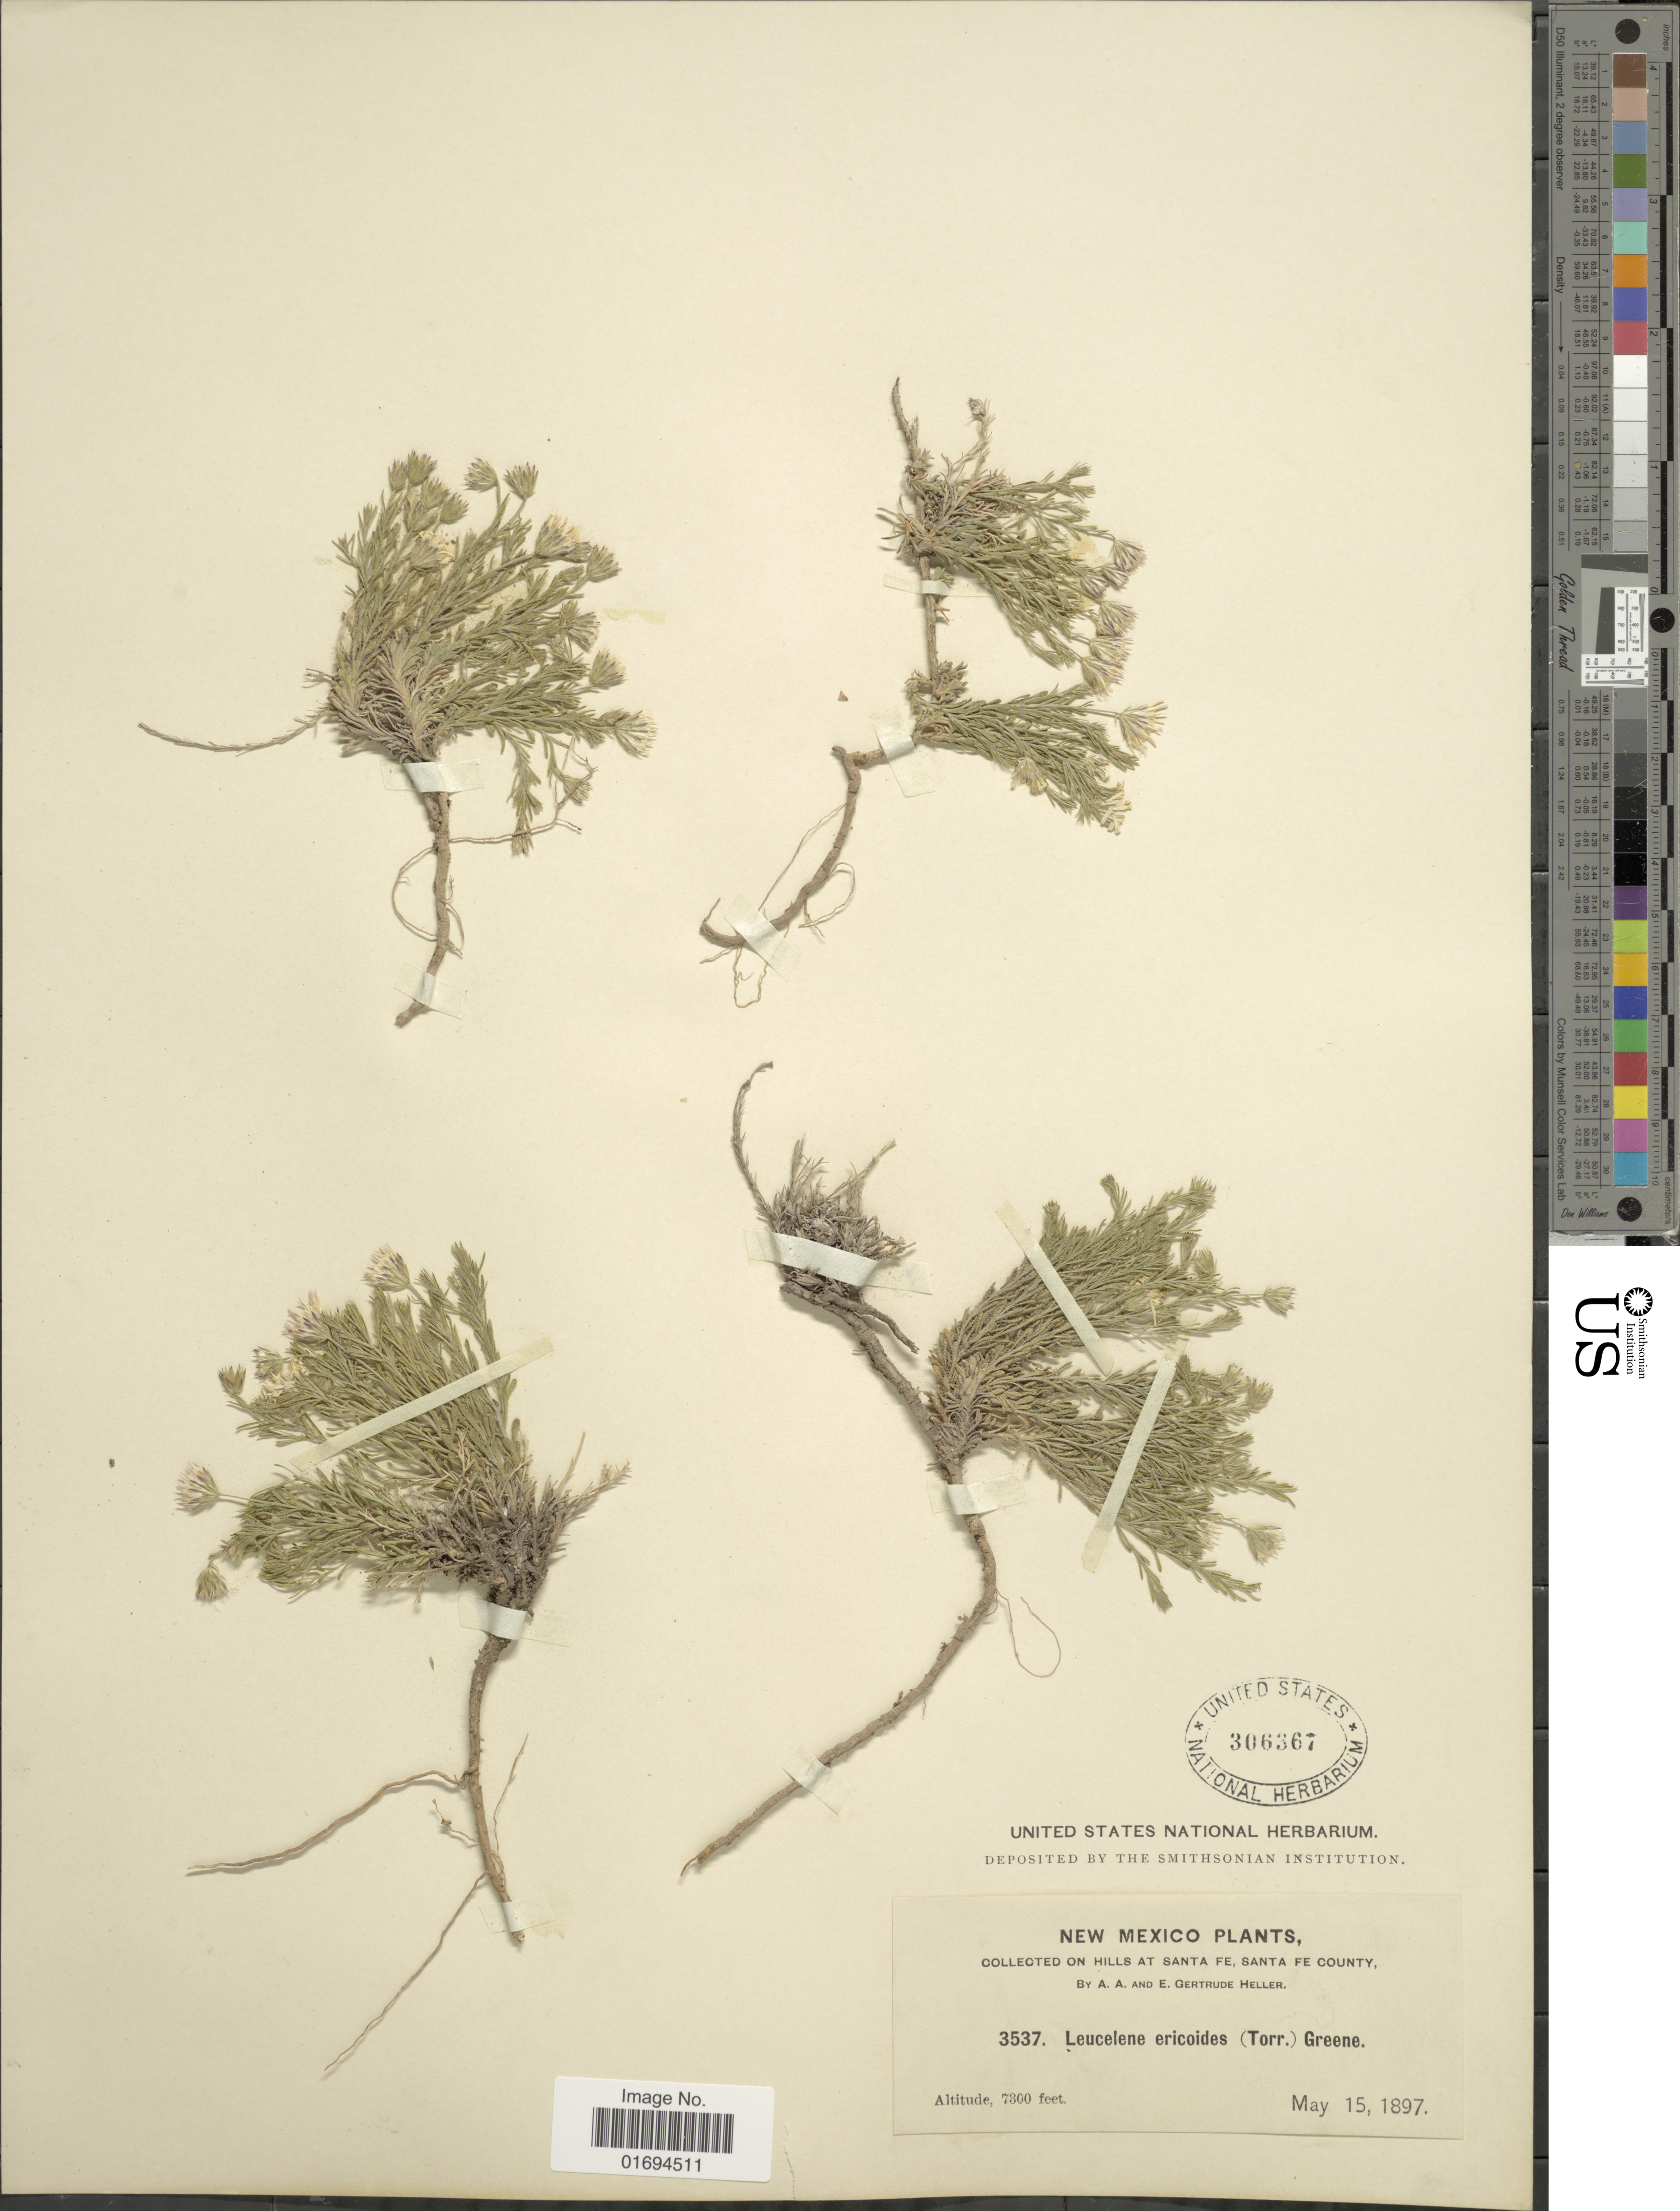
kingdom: Plantae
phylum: Tracheophyta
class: Magnoliopsida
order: Asterales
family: Asteraceae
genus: Chaetopappa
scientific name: Chaetopappa ericoides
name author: (Torr.) G.L. Nesom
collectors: A. A. Heller & E. G. Heller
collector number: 3537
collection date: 1897-05-15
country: United States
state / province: New Mexico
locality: On Hills Santa FE, Santa FE County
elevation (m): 2225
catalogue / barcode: US 306367